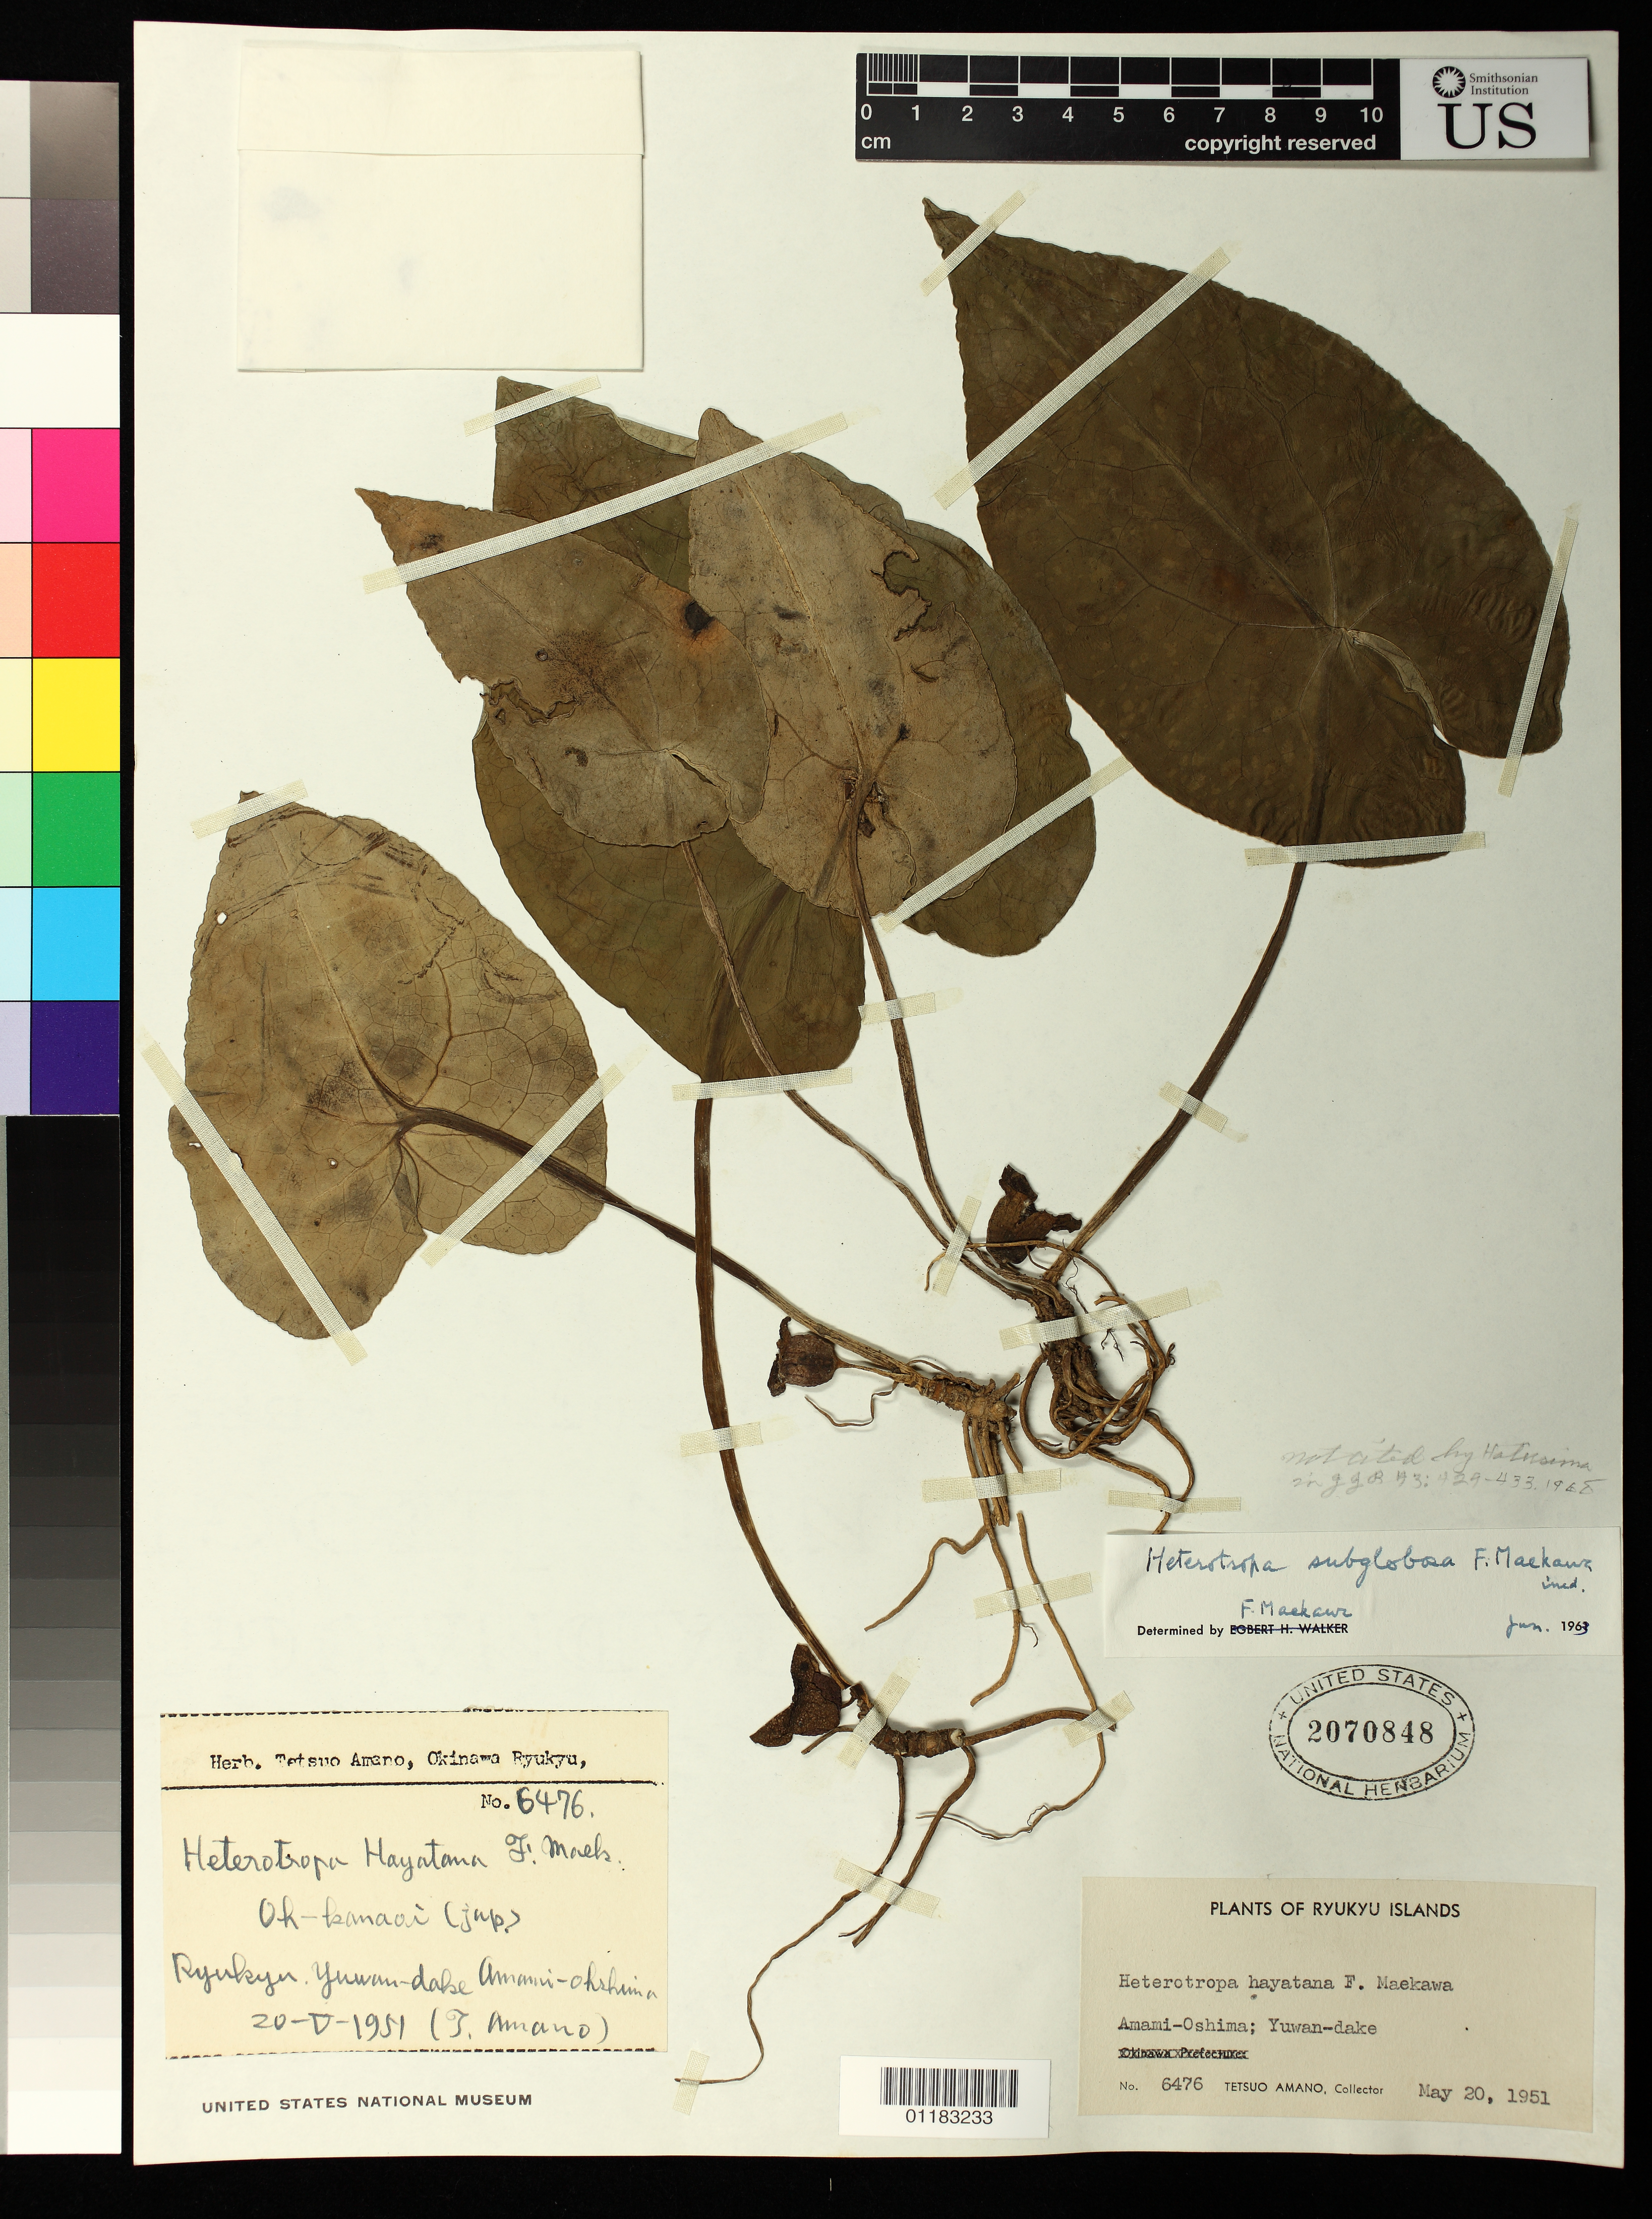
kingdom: Plantae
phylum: Tracheophyta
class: Magnoliopsida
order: Piperales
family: Aristolochiaceae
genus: Asarum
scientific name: Asarum subglobosum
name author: F. Maek. ex Hatus. & Yamahata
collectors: T. Amano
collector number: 6476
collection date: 1951-05-20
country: Japan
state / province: Okinawa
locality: Amami-Oshima island; Yuwan-dake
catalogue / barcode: US 2070848